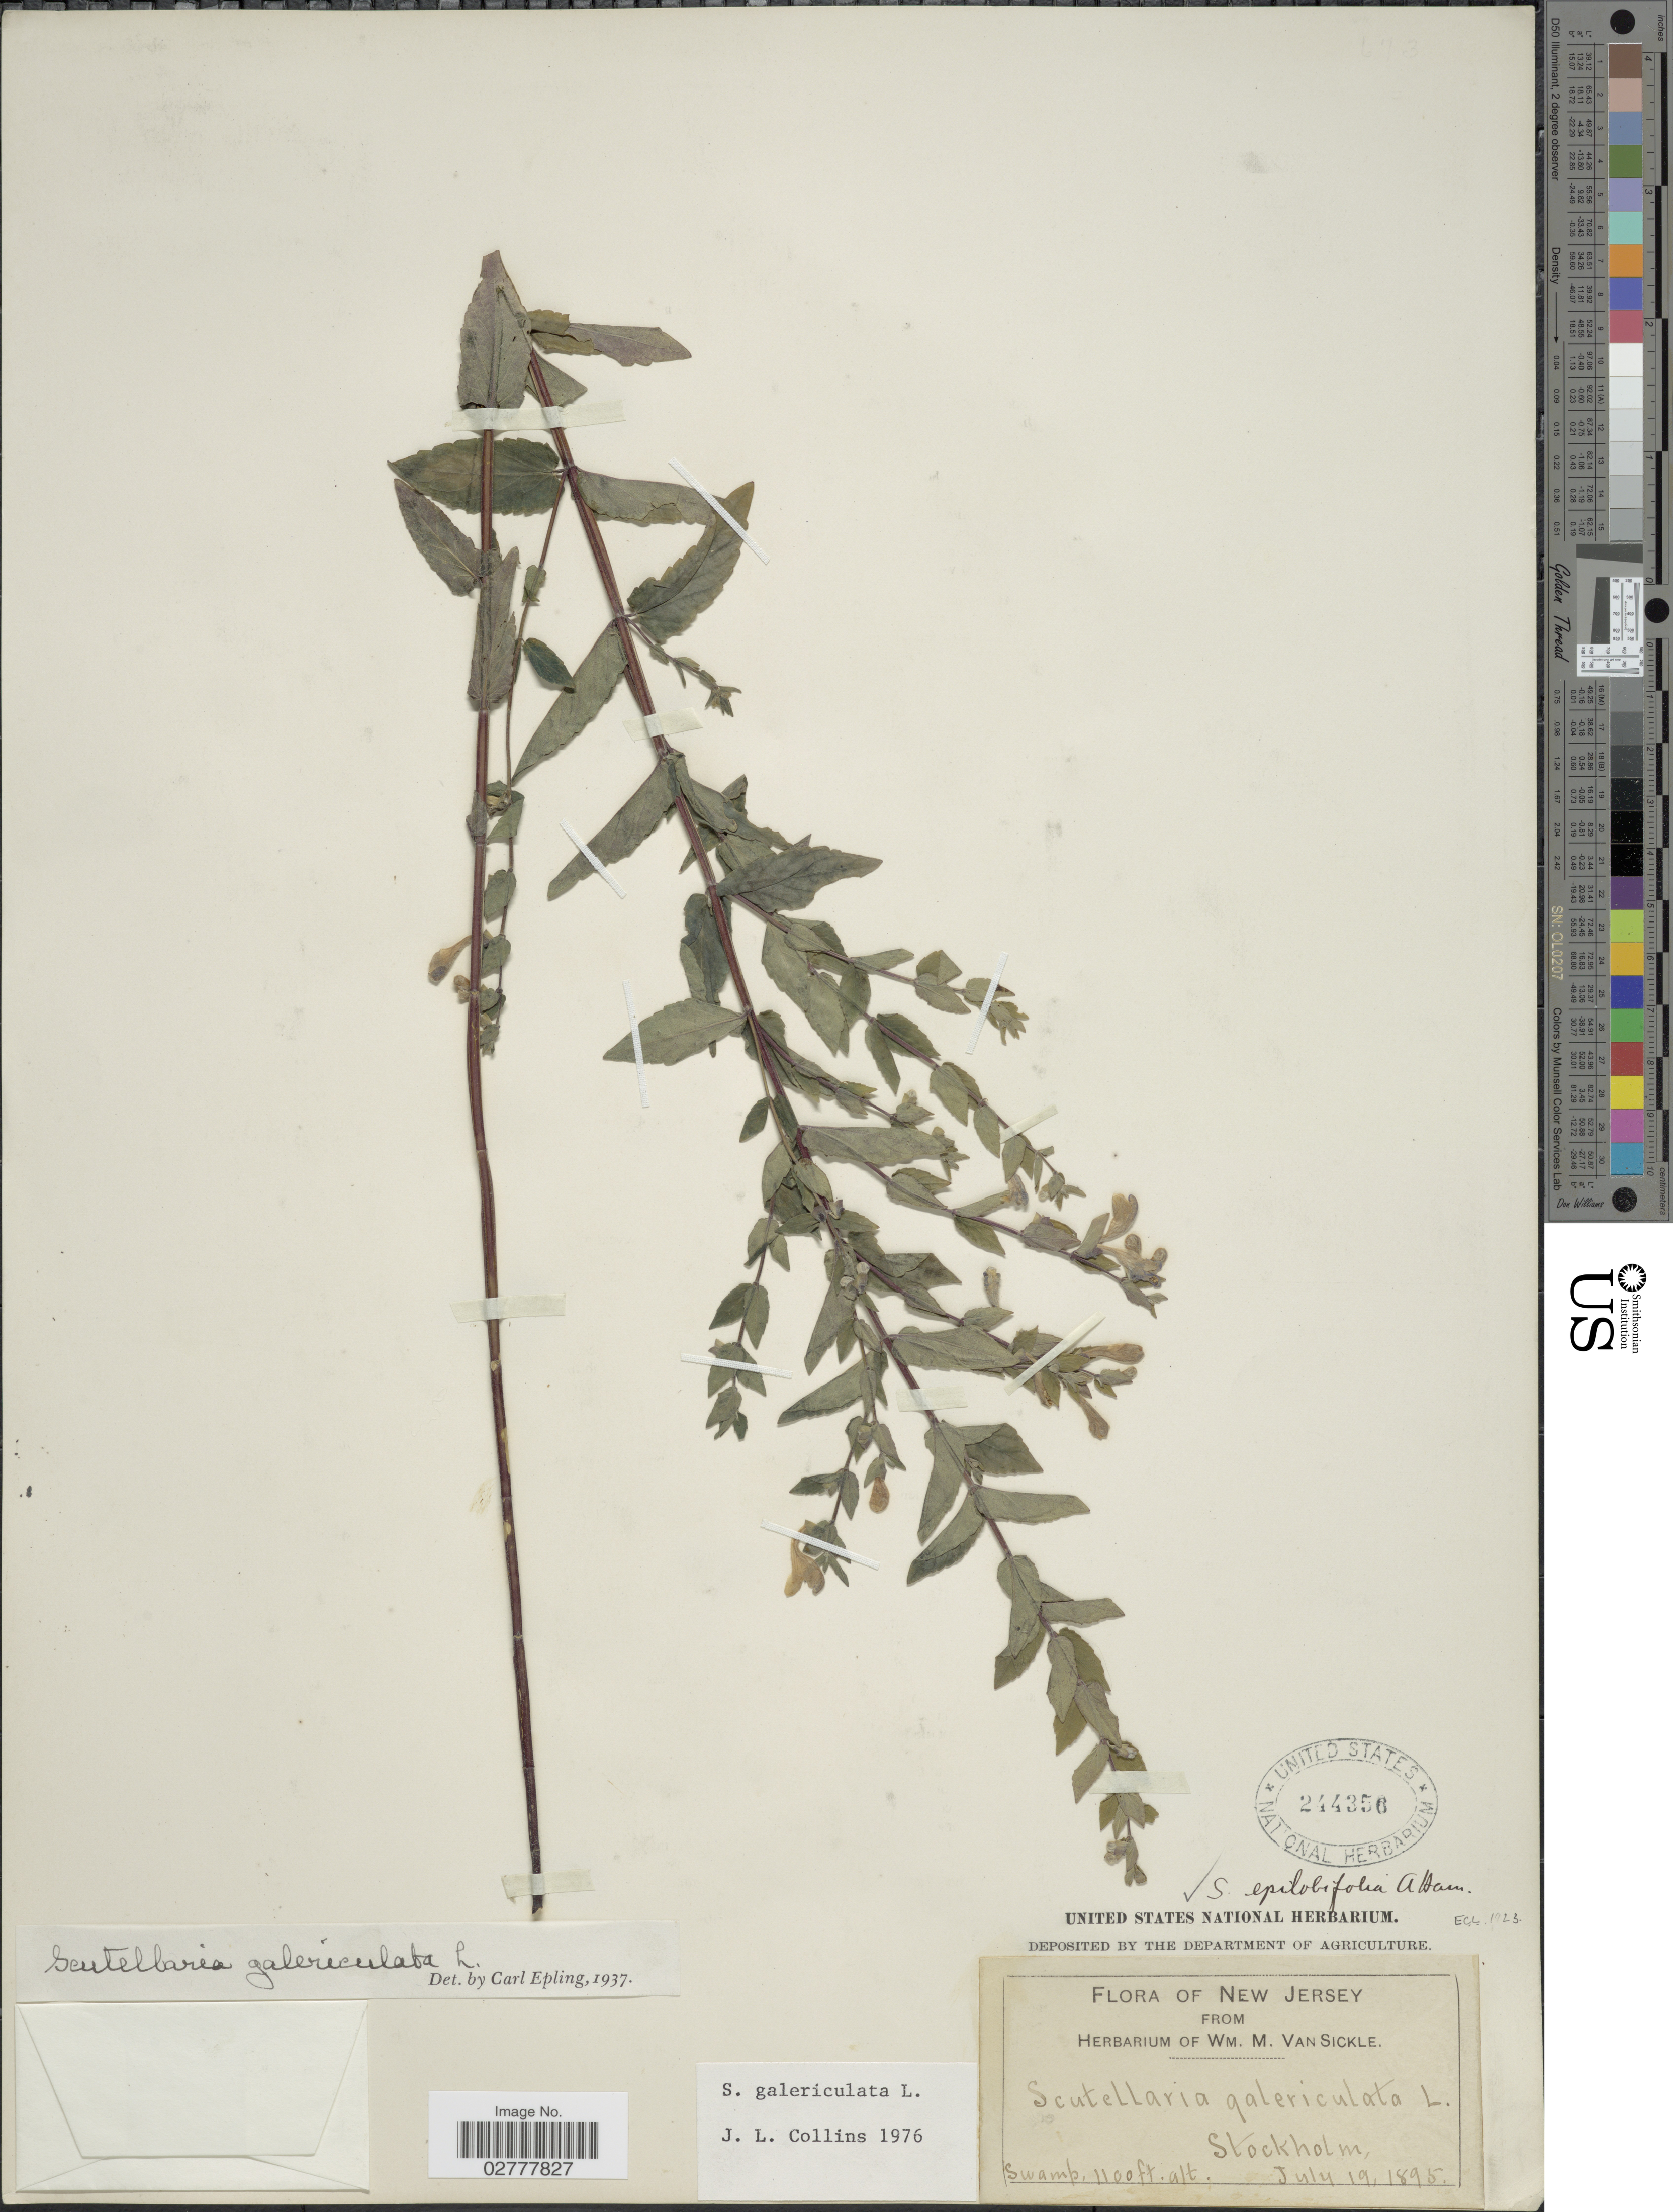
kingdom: Plantae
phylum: Tracheophyta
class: Magnoliopsida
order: Lamiales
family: Lamiaceae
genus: Scutellaria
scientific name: Scutellaria galericulata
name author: L.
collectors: ex herb. Wm. M. Van Sickle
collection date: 1895-07-19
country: United States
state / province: New Jersey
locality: Stockholm.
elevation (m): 335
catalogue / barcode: US 244356